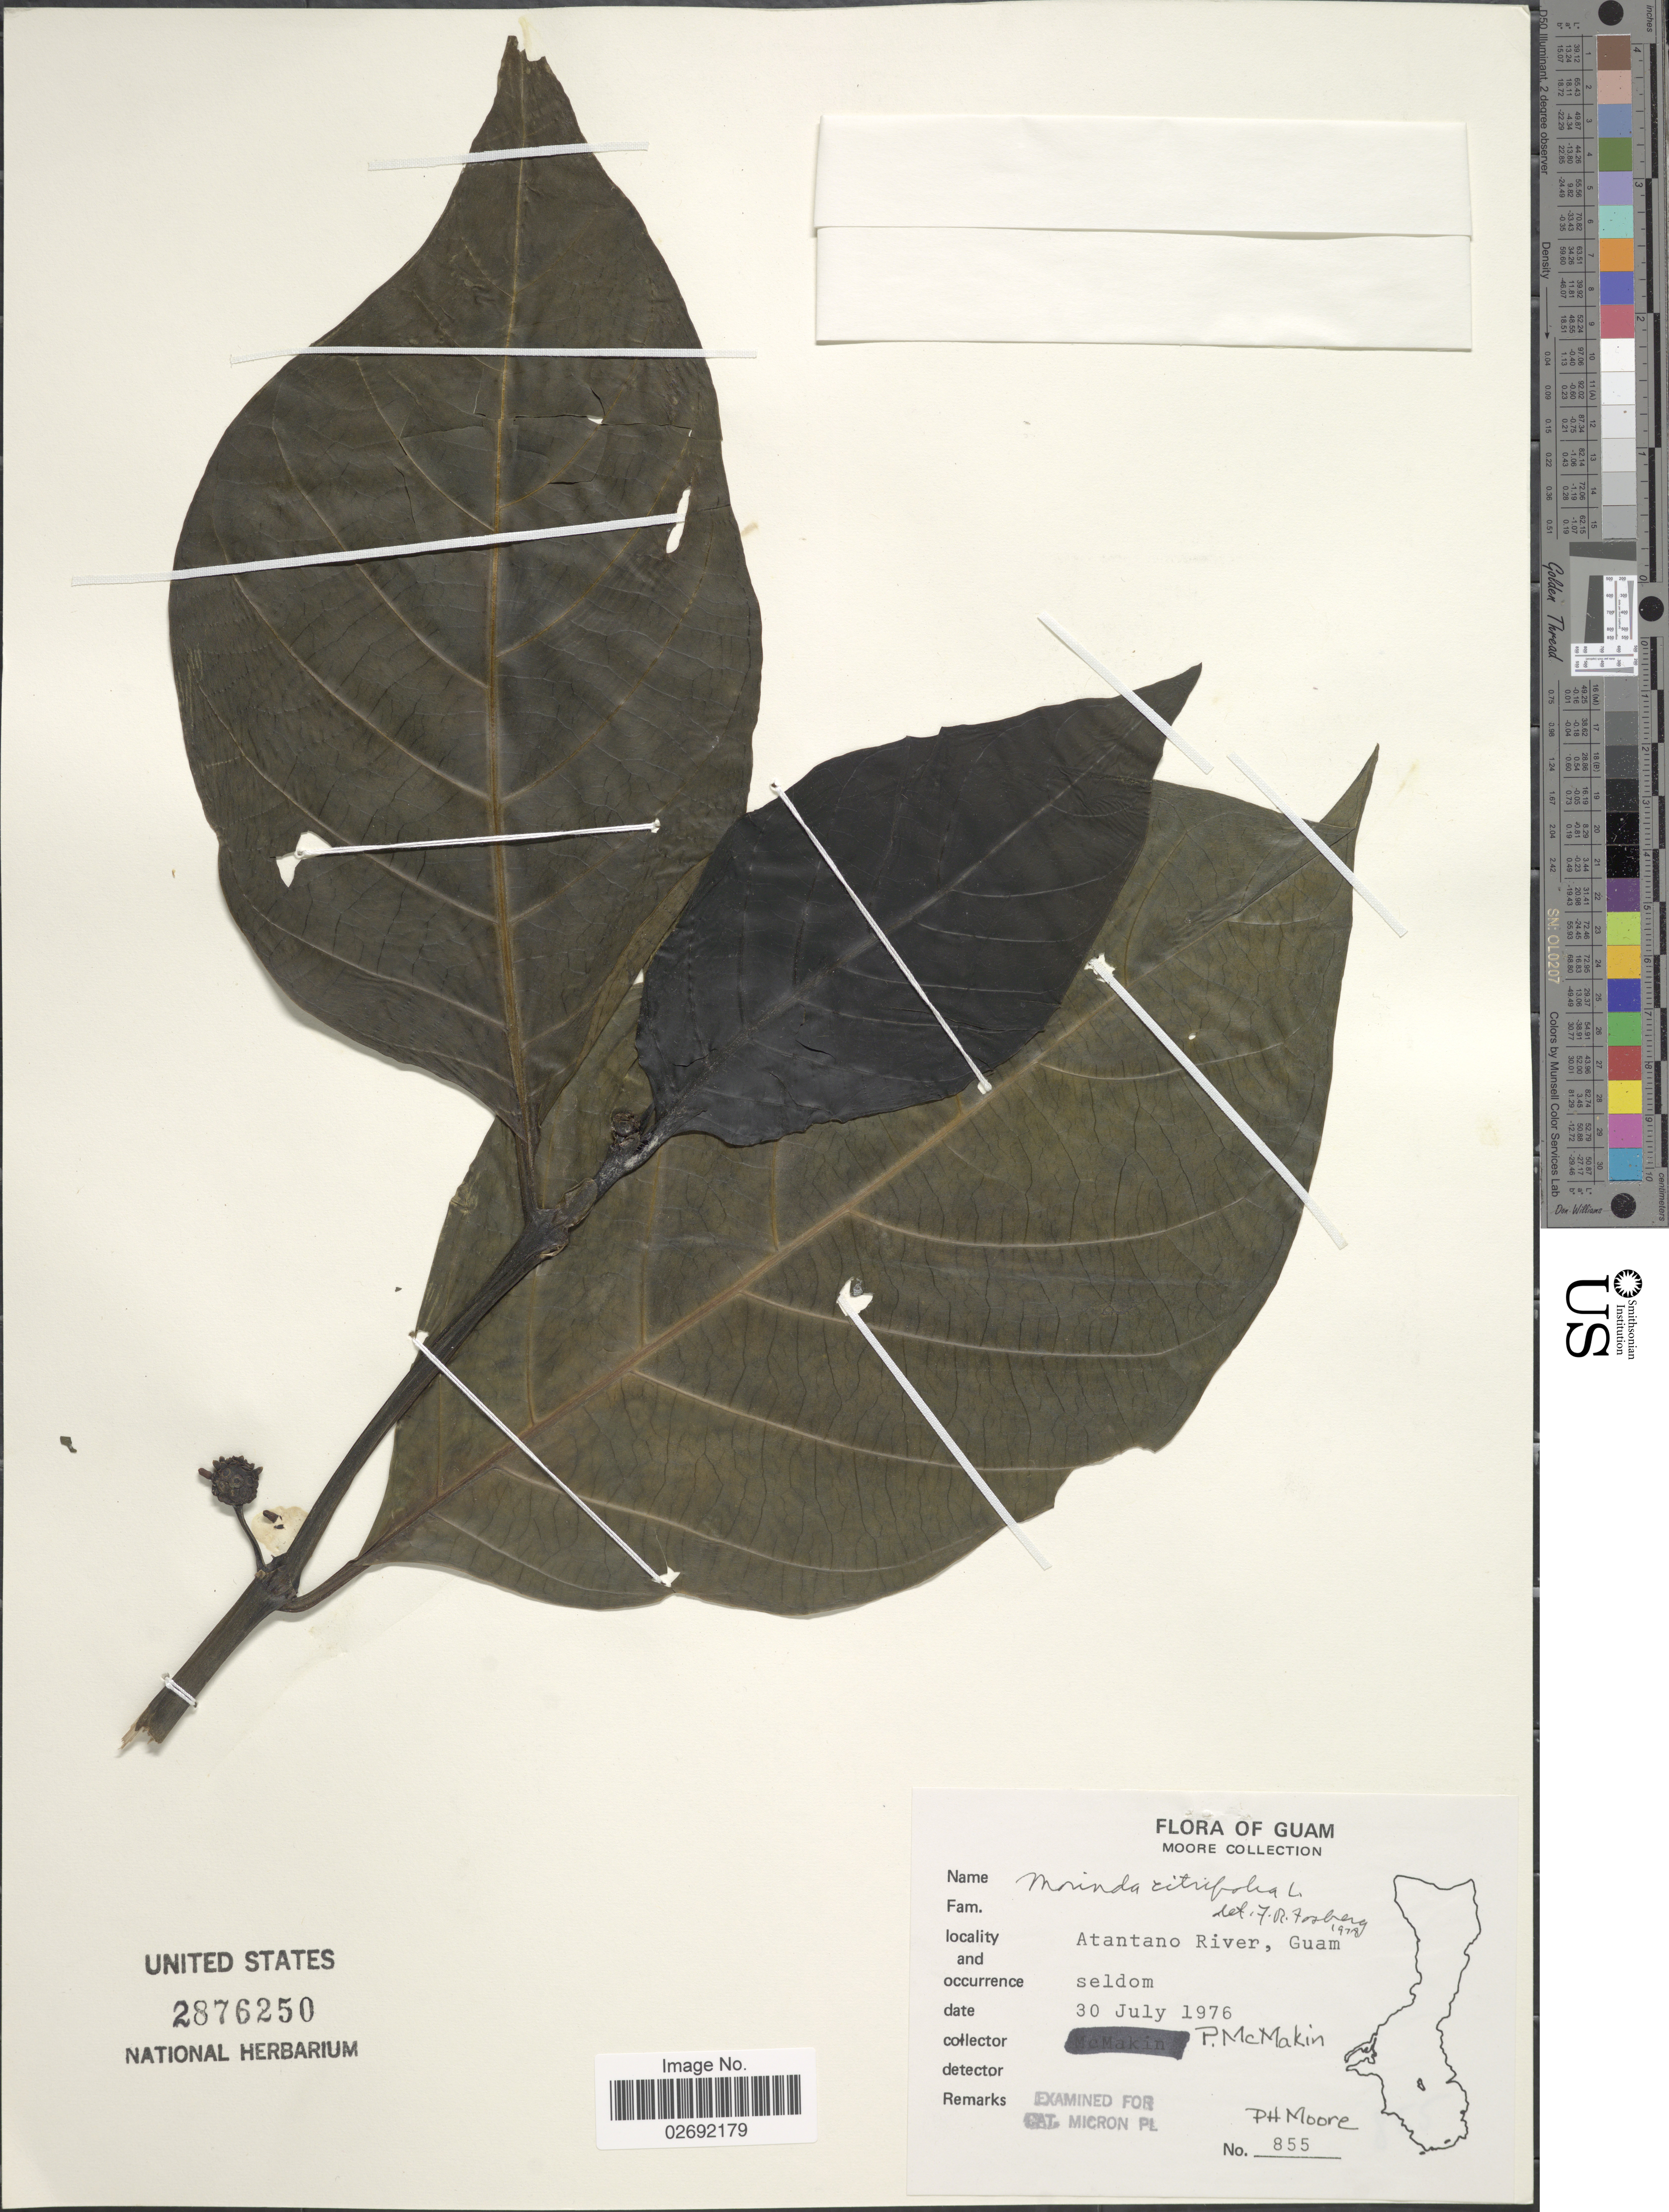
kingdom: Plantae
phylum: Tracheophyta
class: Magnoliopsida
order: Gentianales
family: Rubiaceae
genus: Morinda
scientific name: Morinda citrifolia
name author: L.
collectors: P. McMakin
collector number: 855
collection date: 1976-07-30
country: Guam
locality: Atantano River, seldom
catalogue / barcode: US 2876250